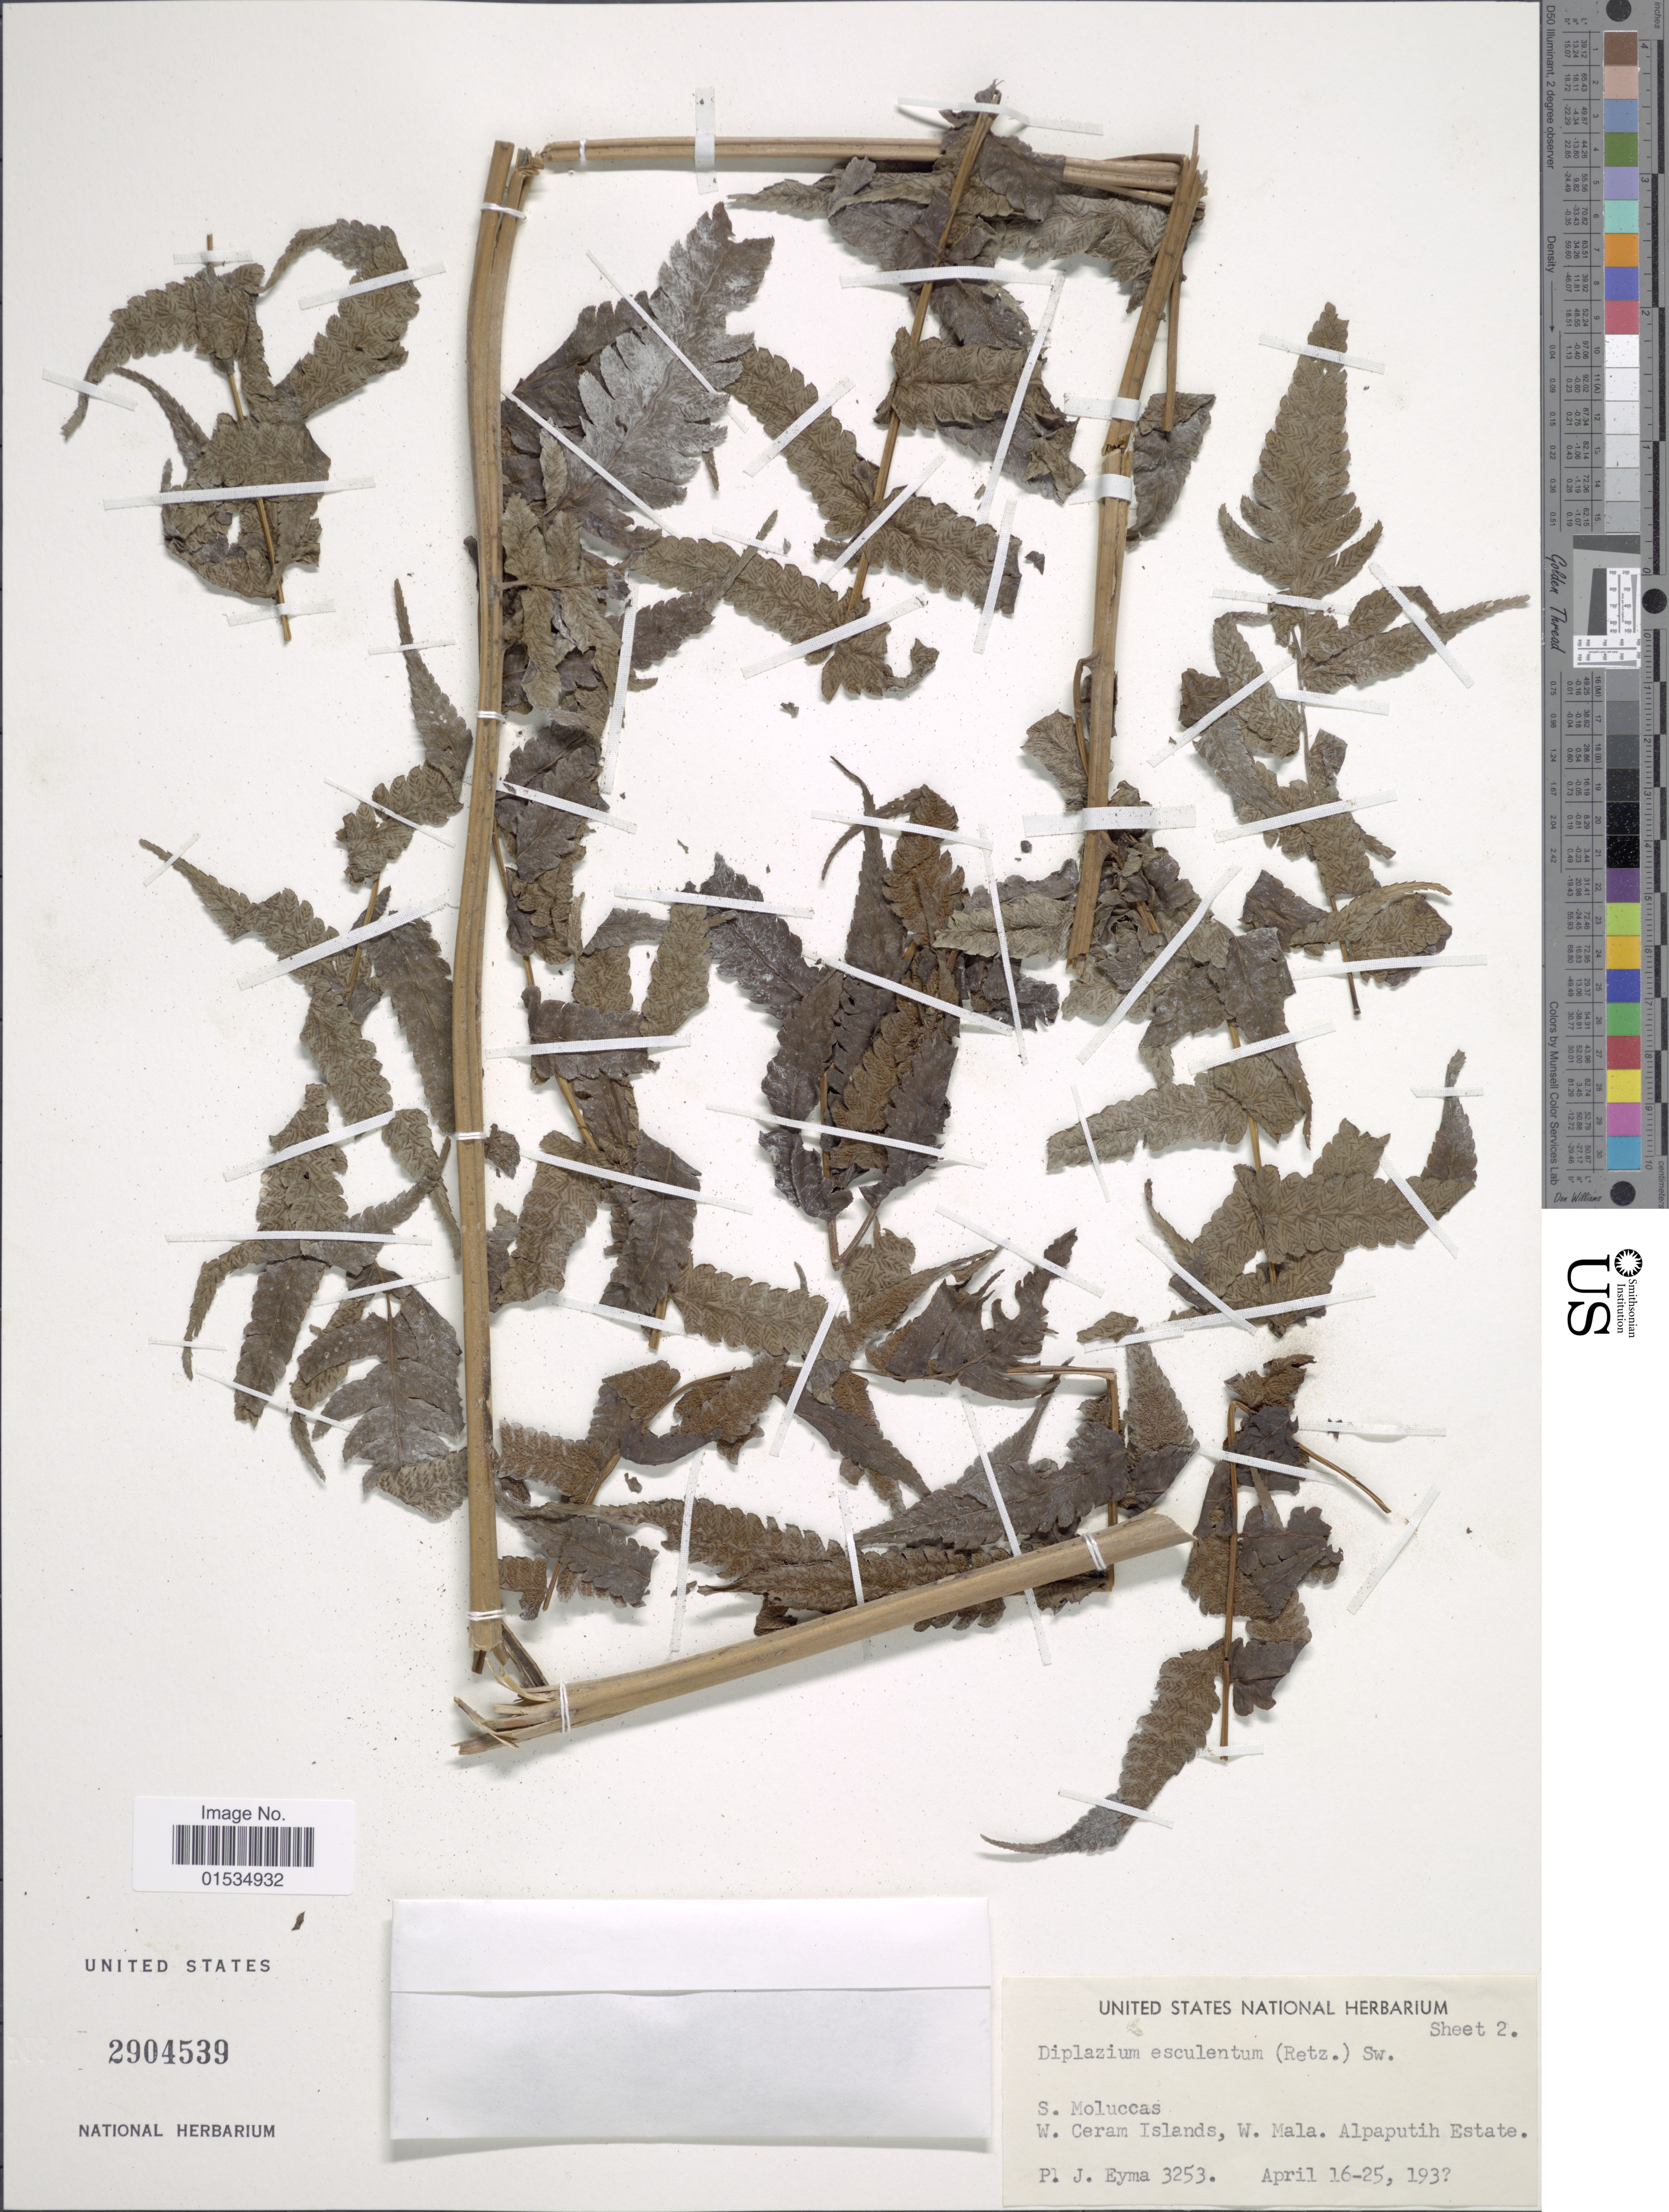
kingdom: Plantae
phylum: Tracheophyta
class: Polypodiopsida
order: Polypodiales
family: Athyriaceae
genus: Diplazium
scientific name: Diplazium esculentum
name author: (Retz.) Sw.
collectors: P. J. Eyma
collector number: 3253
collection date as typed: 193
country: Indonesia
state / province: Maluku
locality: S. Moluccas, W. Ceram Island, W. Mala, Alpaputih Estate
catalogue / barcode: US 2904539